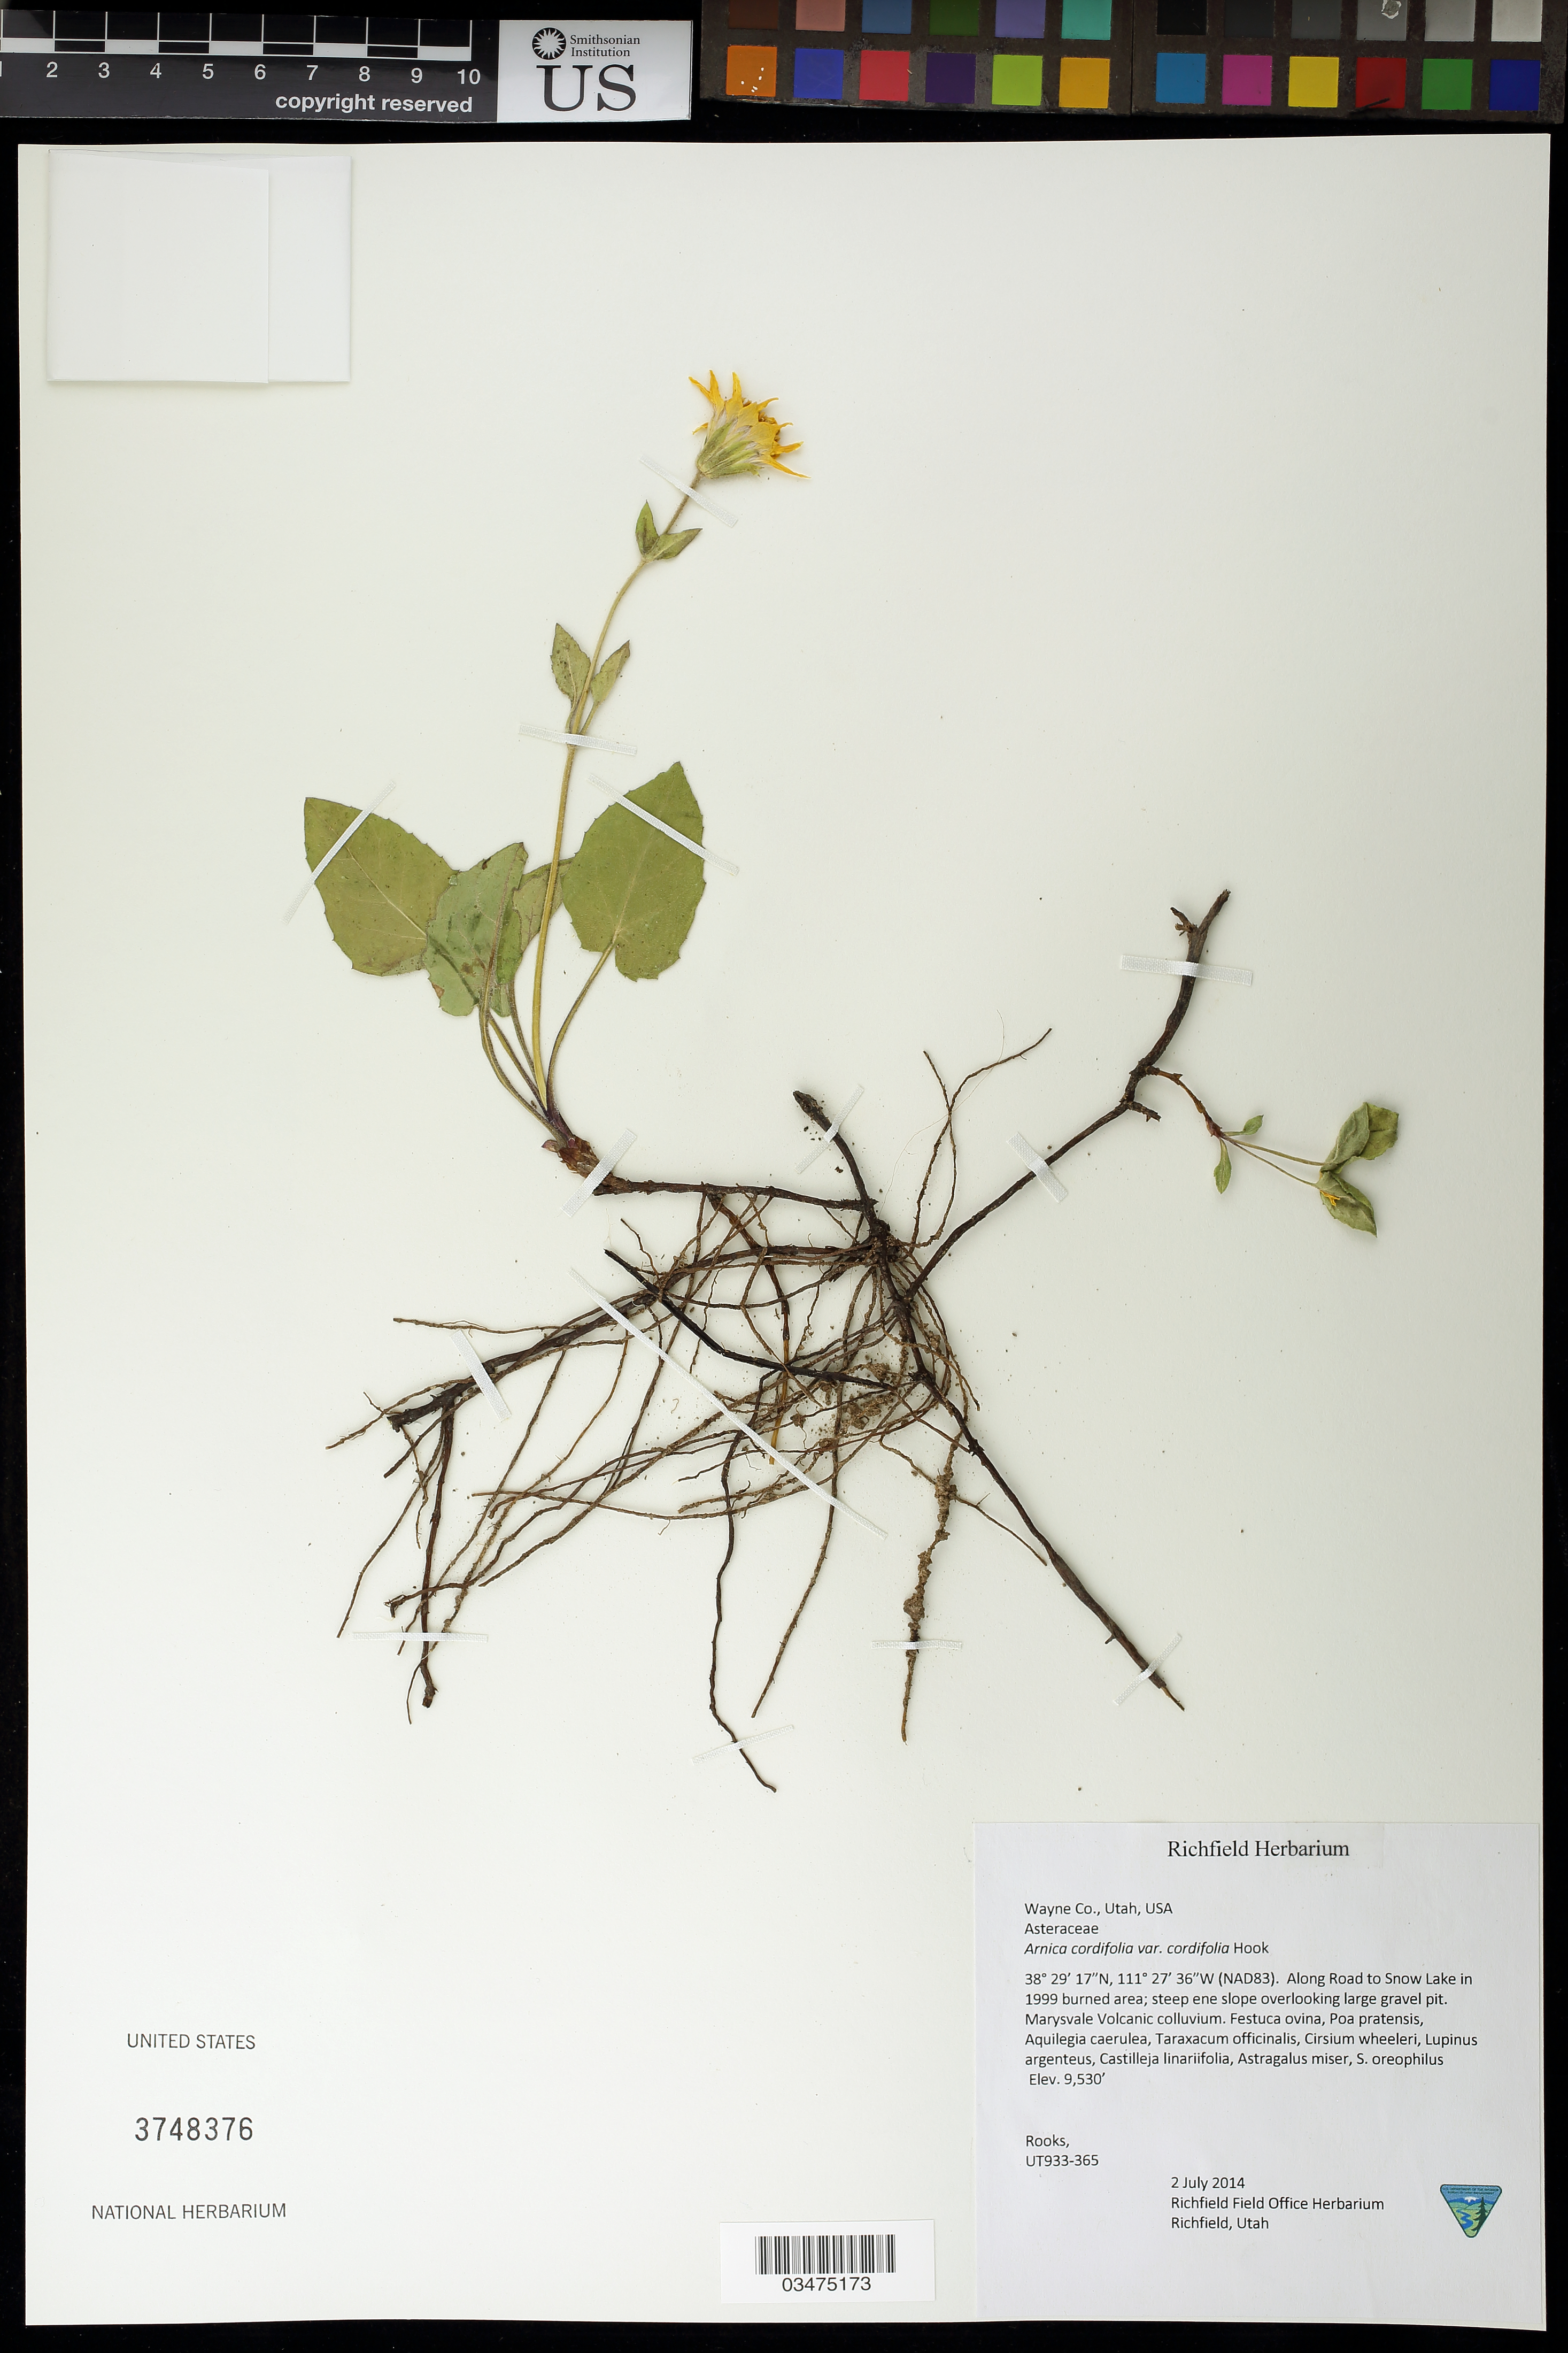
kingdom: Plantae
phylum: Tracheophyta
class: Magnoliopsida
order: Asterales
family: Asteraceae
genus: Arnica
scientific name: Arnica cordifolia var. cordifolia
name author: Hook.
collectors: -. Rooks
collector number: UT933-365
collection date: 2014-07-02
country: United States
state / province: Utah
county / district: Wayne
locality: Along road to Snow Lake in 1999 burned area, steep ene slope overlooking large gravel pit.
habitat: Marysvale Volcanic colluvium. With Festuca ovina, Poa pratensis, Lupinus argenteus, ect.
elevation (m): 2905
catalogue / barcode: US 3748376